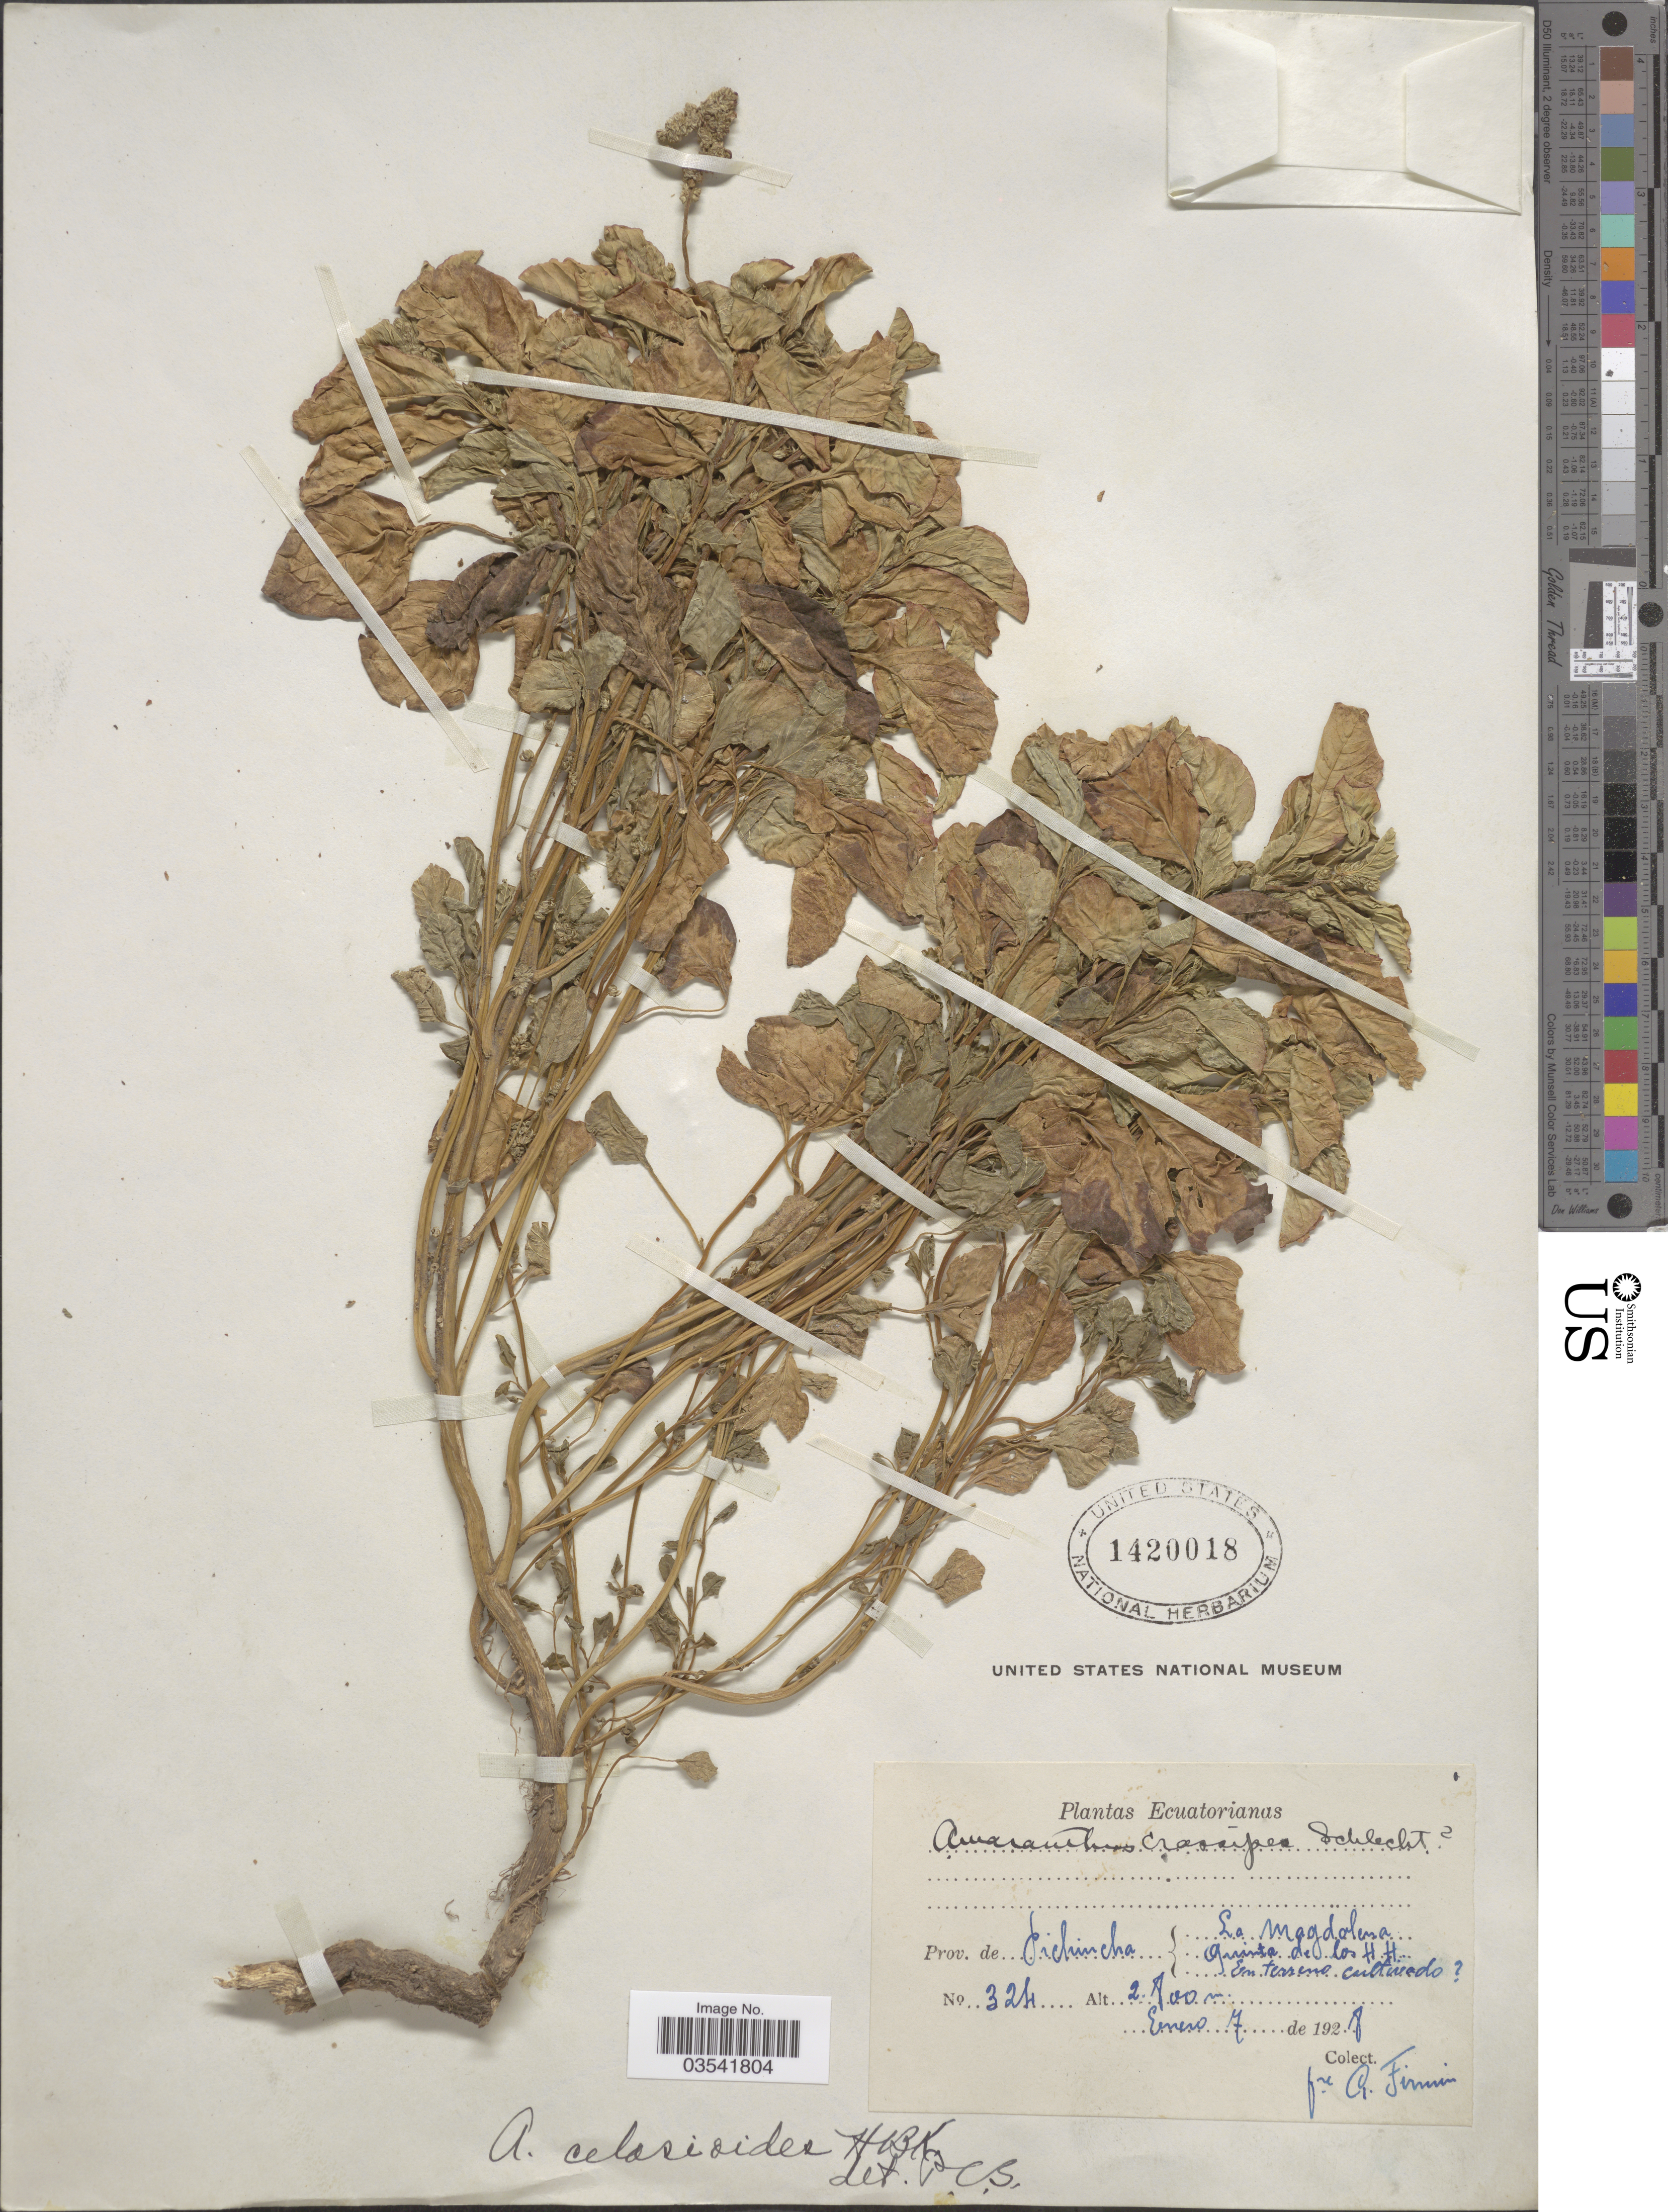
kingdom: Plantae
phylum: Tracheophyta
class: Magnoliopsida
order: Caryophyllales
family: Amaranthaceae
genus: Amaranthus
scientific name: Amaranthus celosioides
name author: Kunth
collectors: F. Firmin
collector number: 324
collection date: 1928-01-07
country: Ecuador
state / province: Pichincha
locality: La Magdalena, quinta de los H.H. Enterreno cultivedo.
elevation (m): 2800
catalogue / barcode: US 1420018